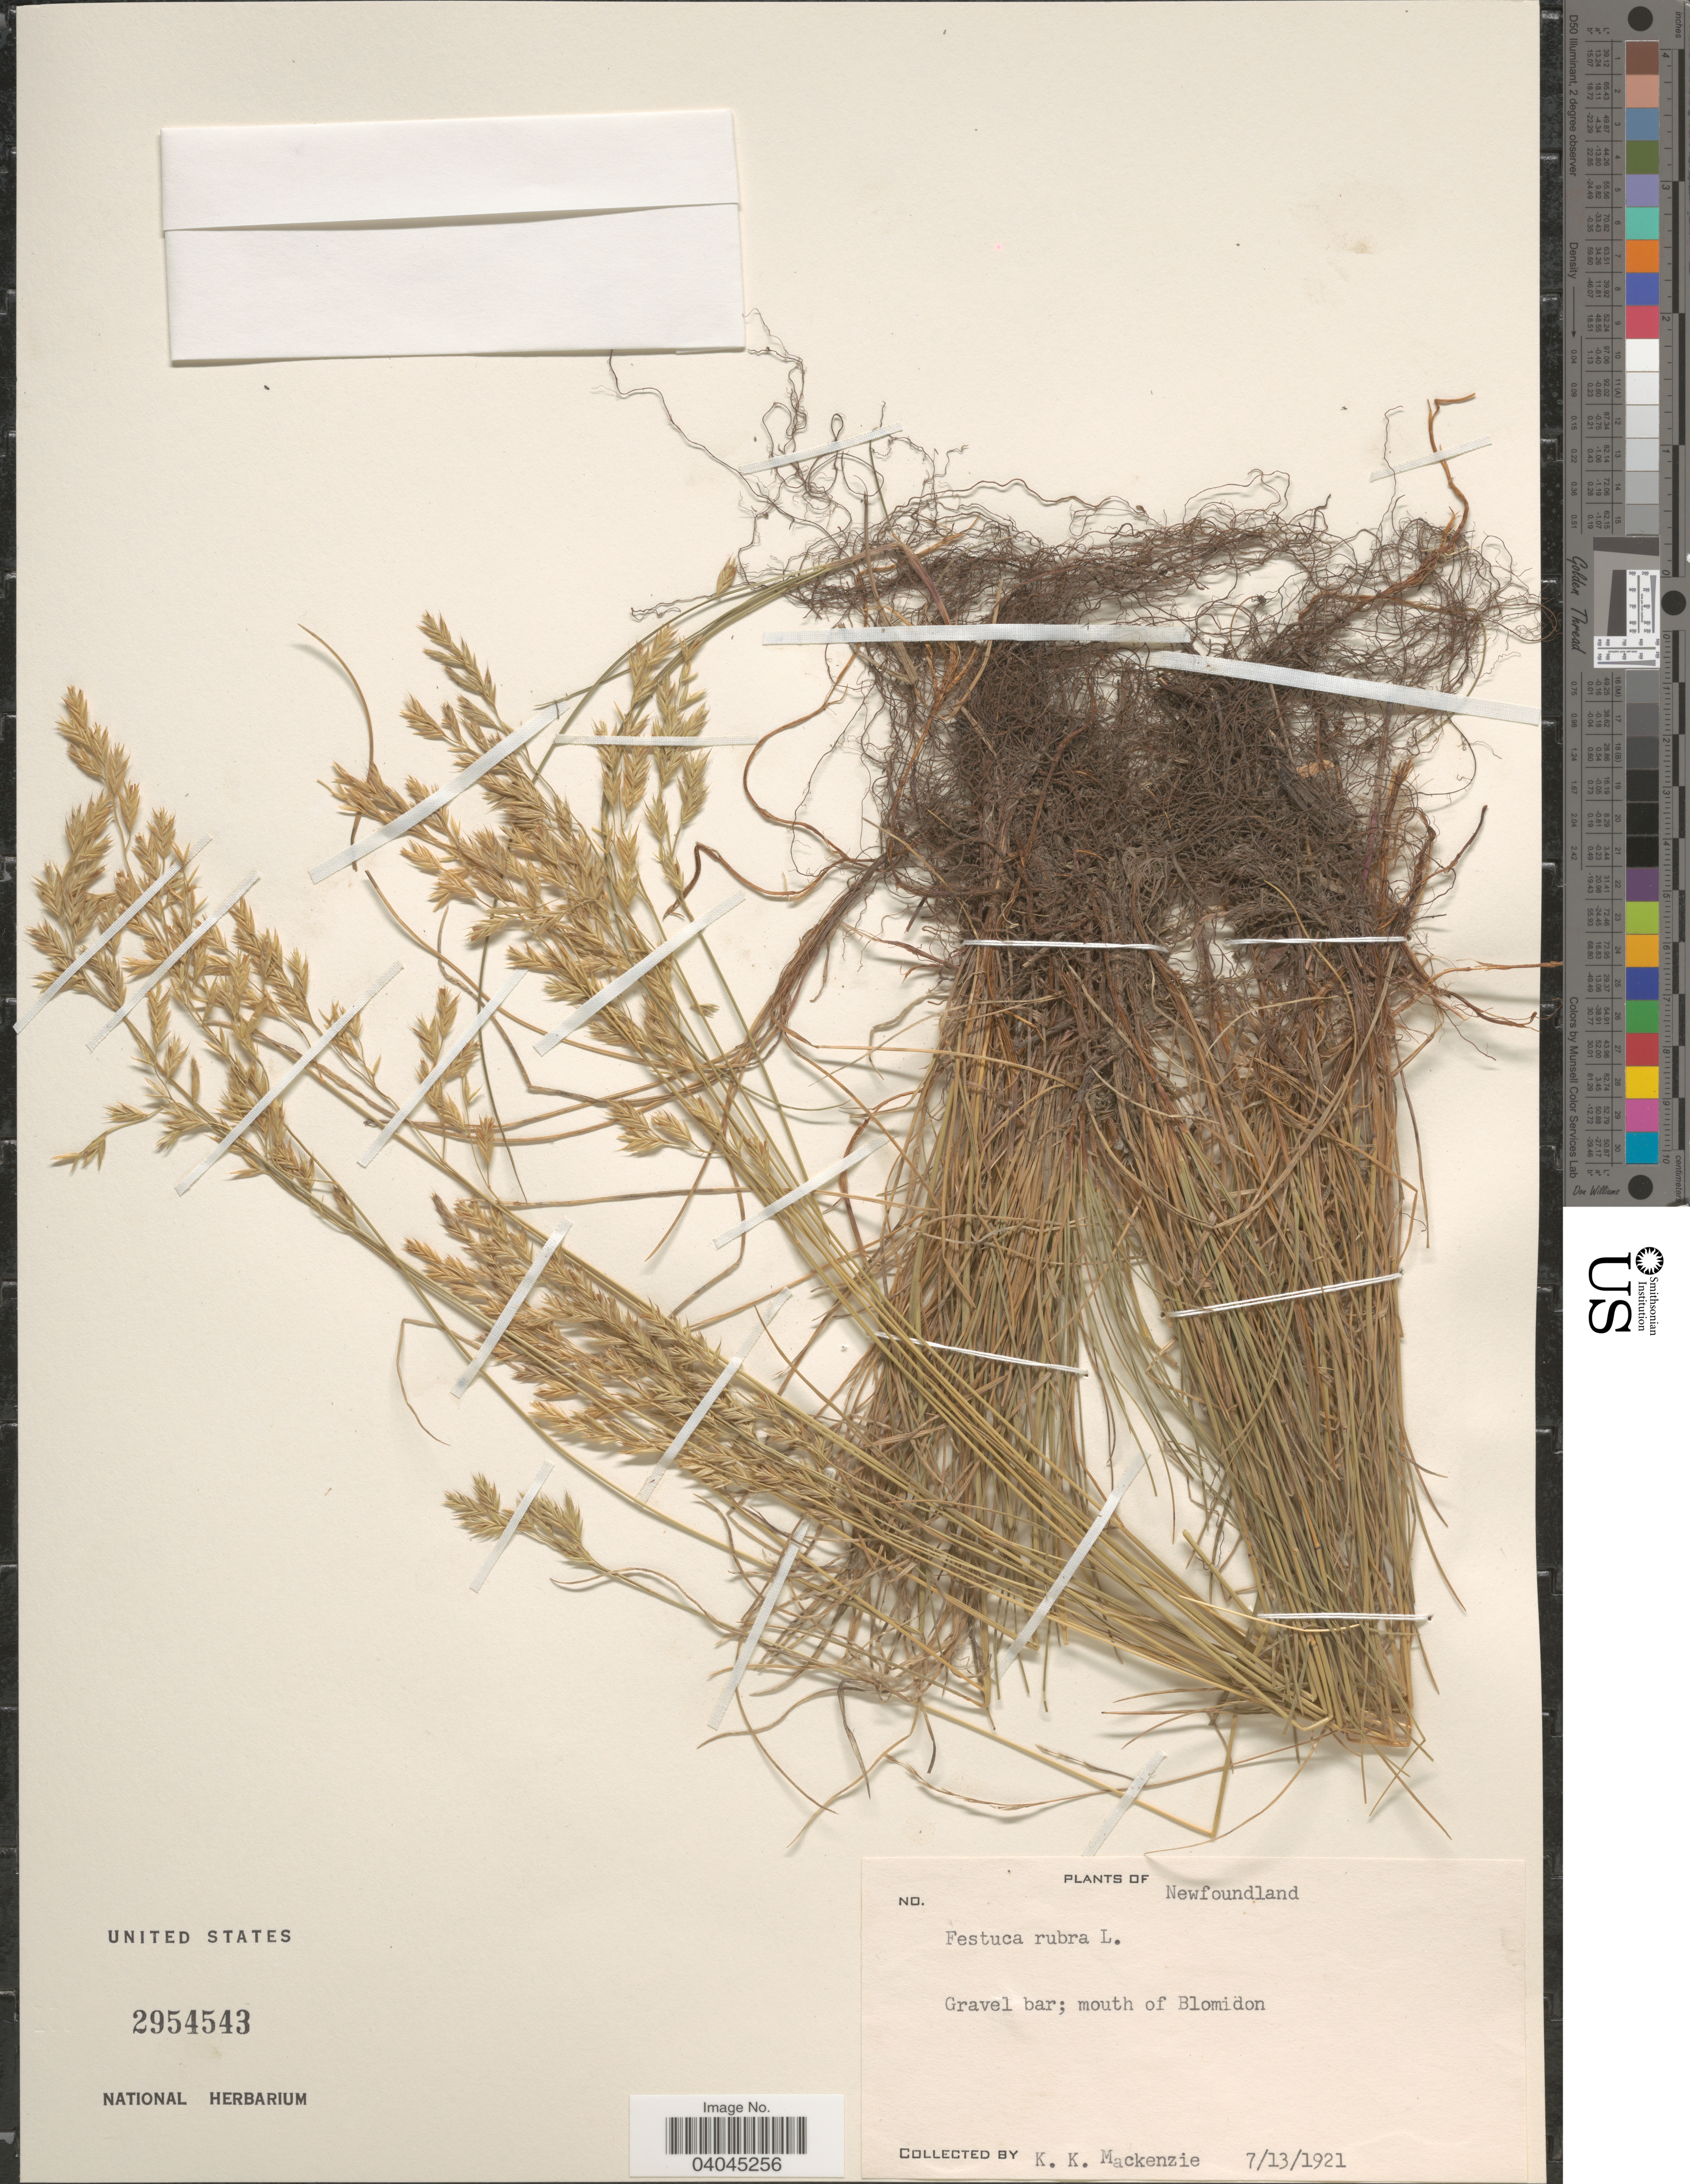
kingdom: Plantae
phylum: Tracheophyta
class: Liliopsida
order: Poales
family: Poaceae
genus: Festuca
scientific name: Festuca rubra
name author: L.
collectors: K. K. Mackenzie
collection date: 1921-07-13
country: Canada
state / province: Newfoundland and Labrador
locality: Mouth of Blomidon.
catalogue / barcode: US 2954543